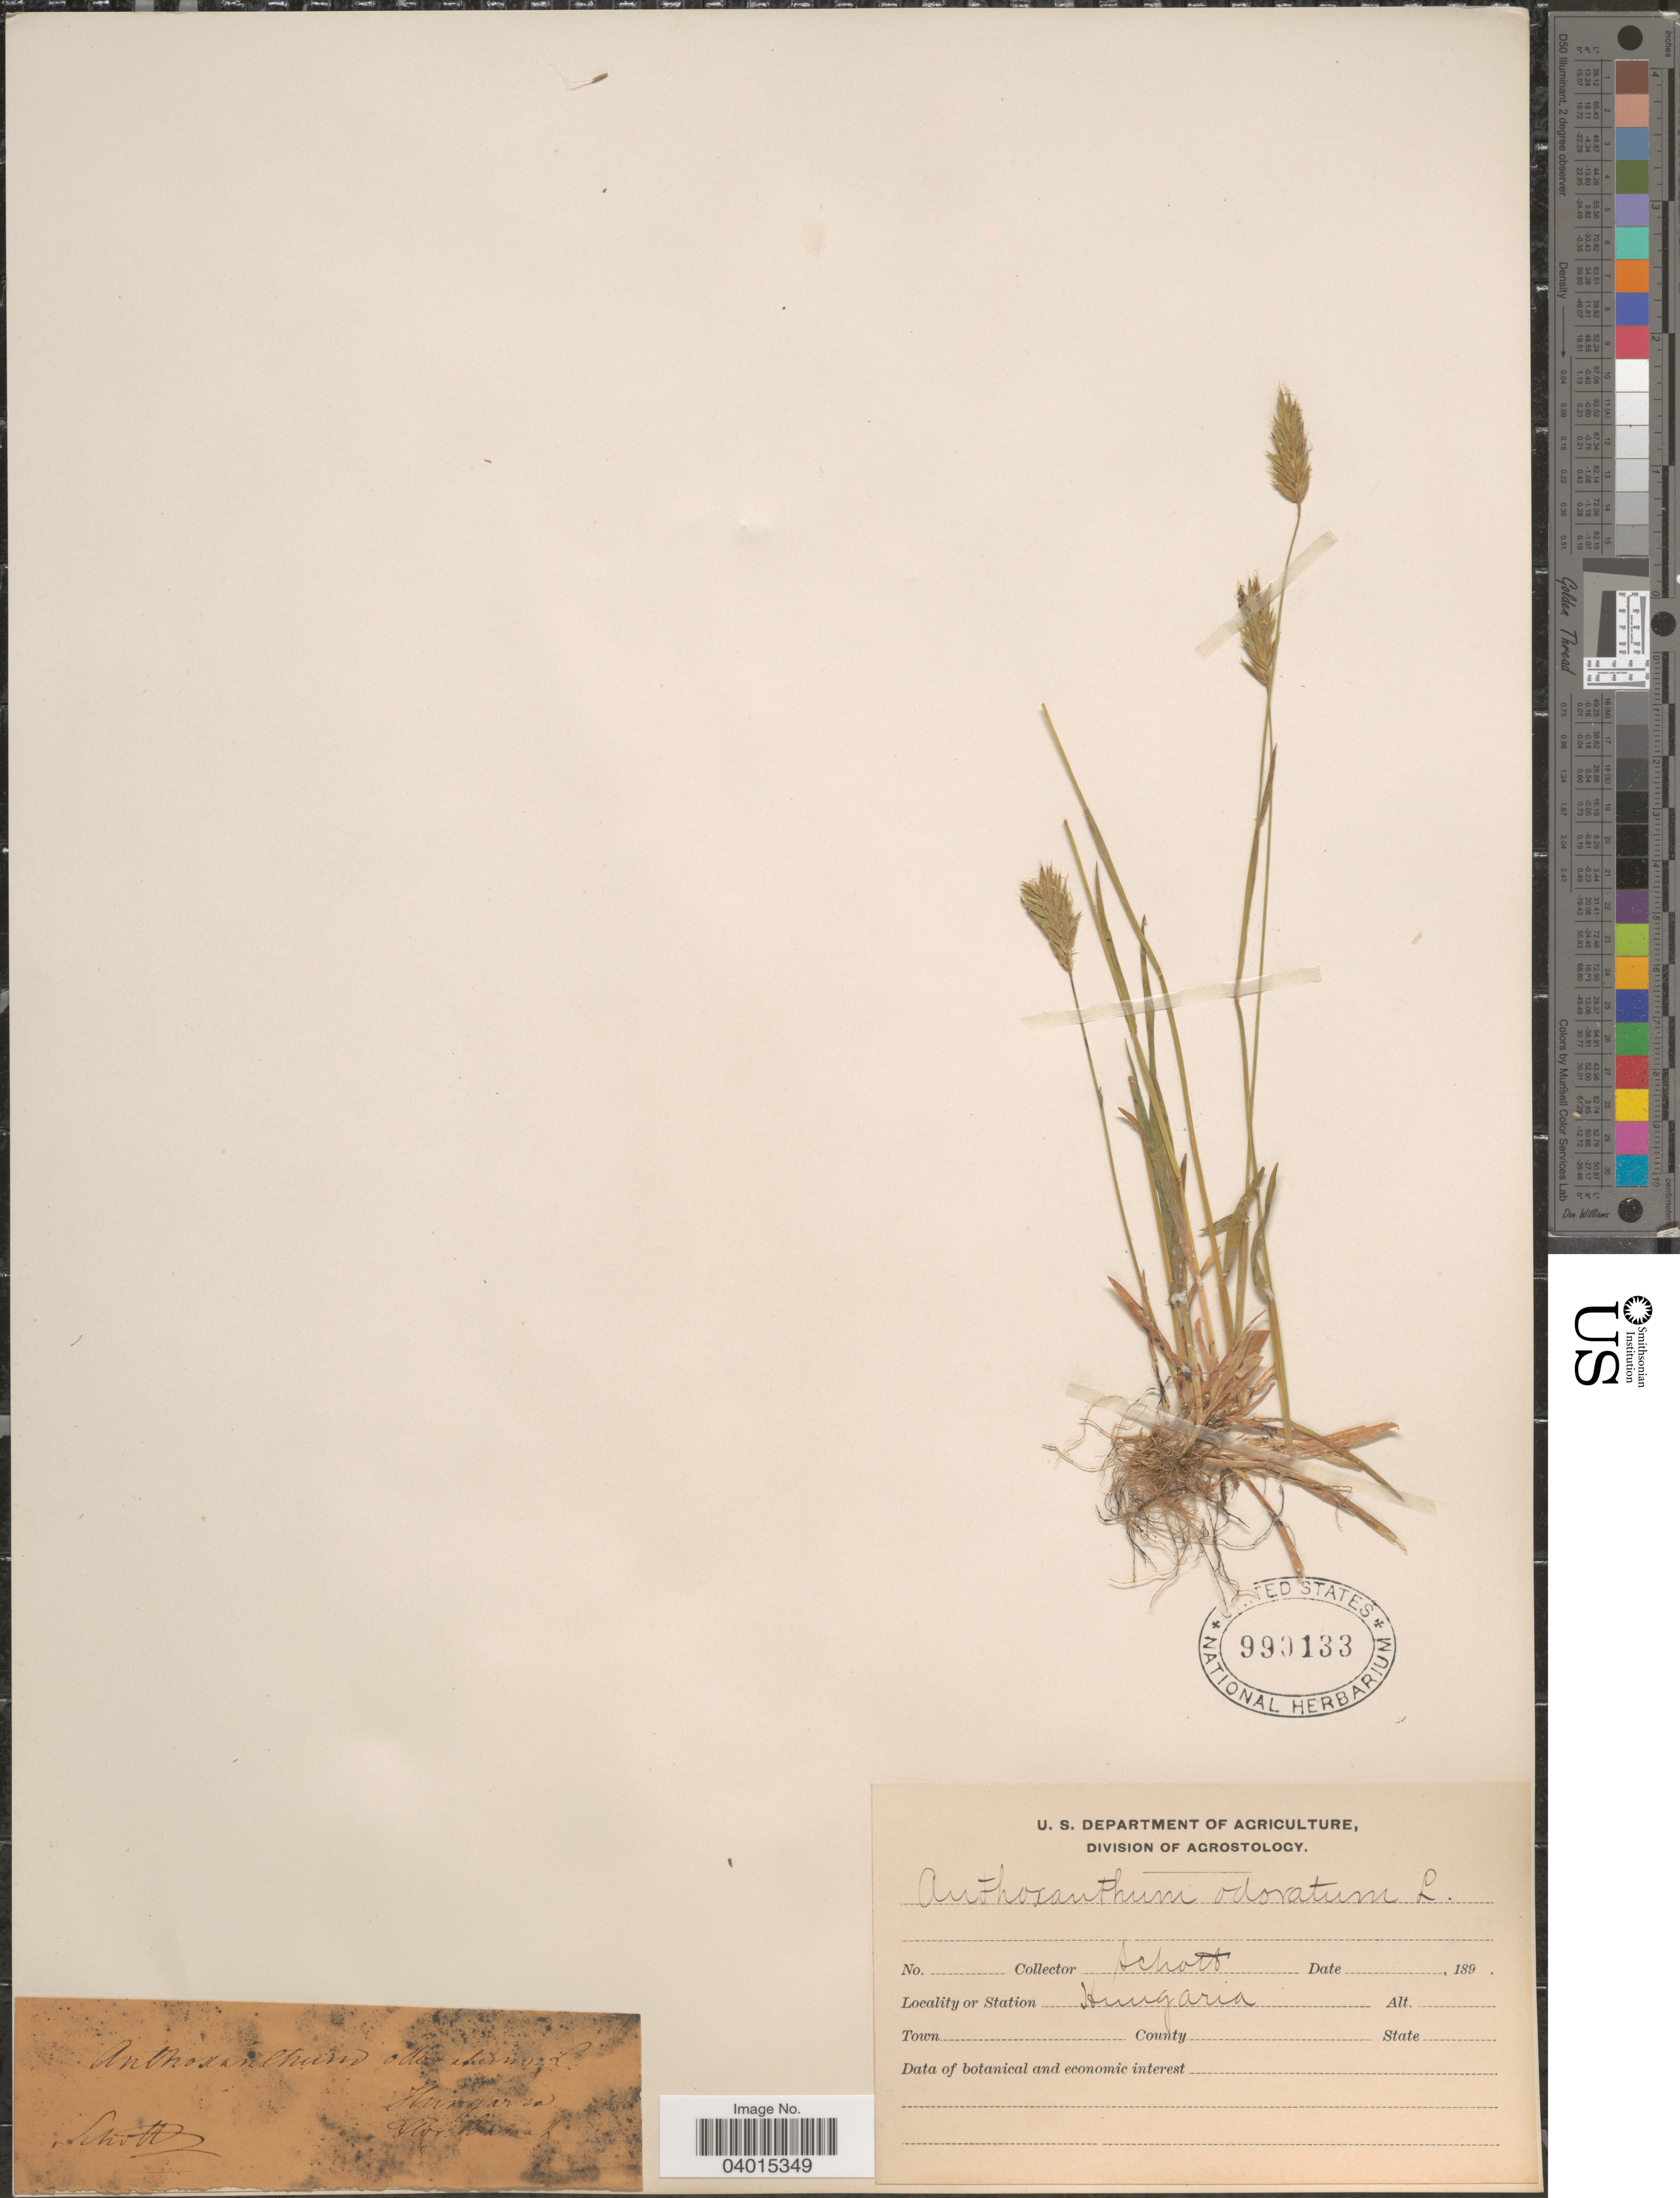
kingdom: Plantae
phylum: Tracheophyta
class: Liliopsida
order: Poales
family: Poaceae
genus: Anthoxanthum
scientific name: Anthoxanthum odoratum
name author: L.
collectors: Schott, --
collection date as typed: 189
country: Hungary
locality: Station Hungaria.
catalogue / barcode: US 990133